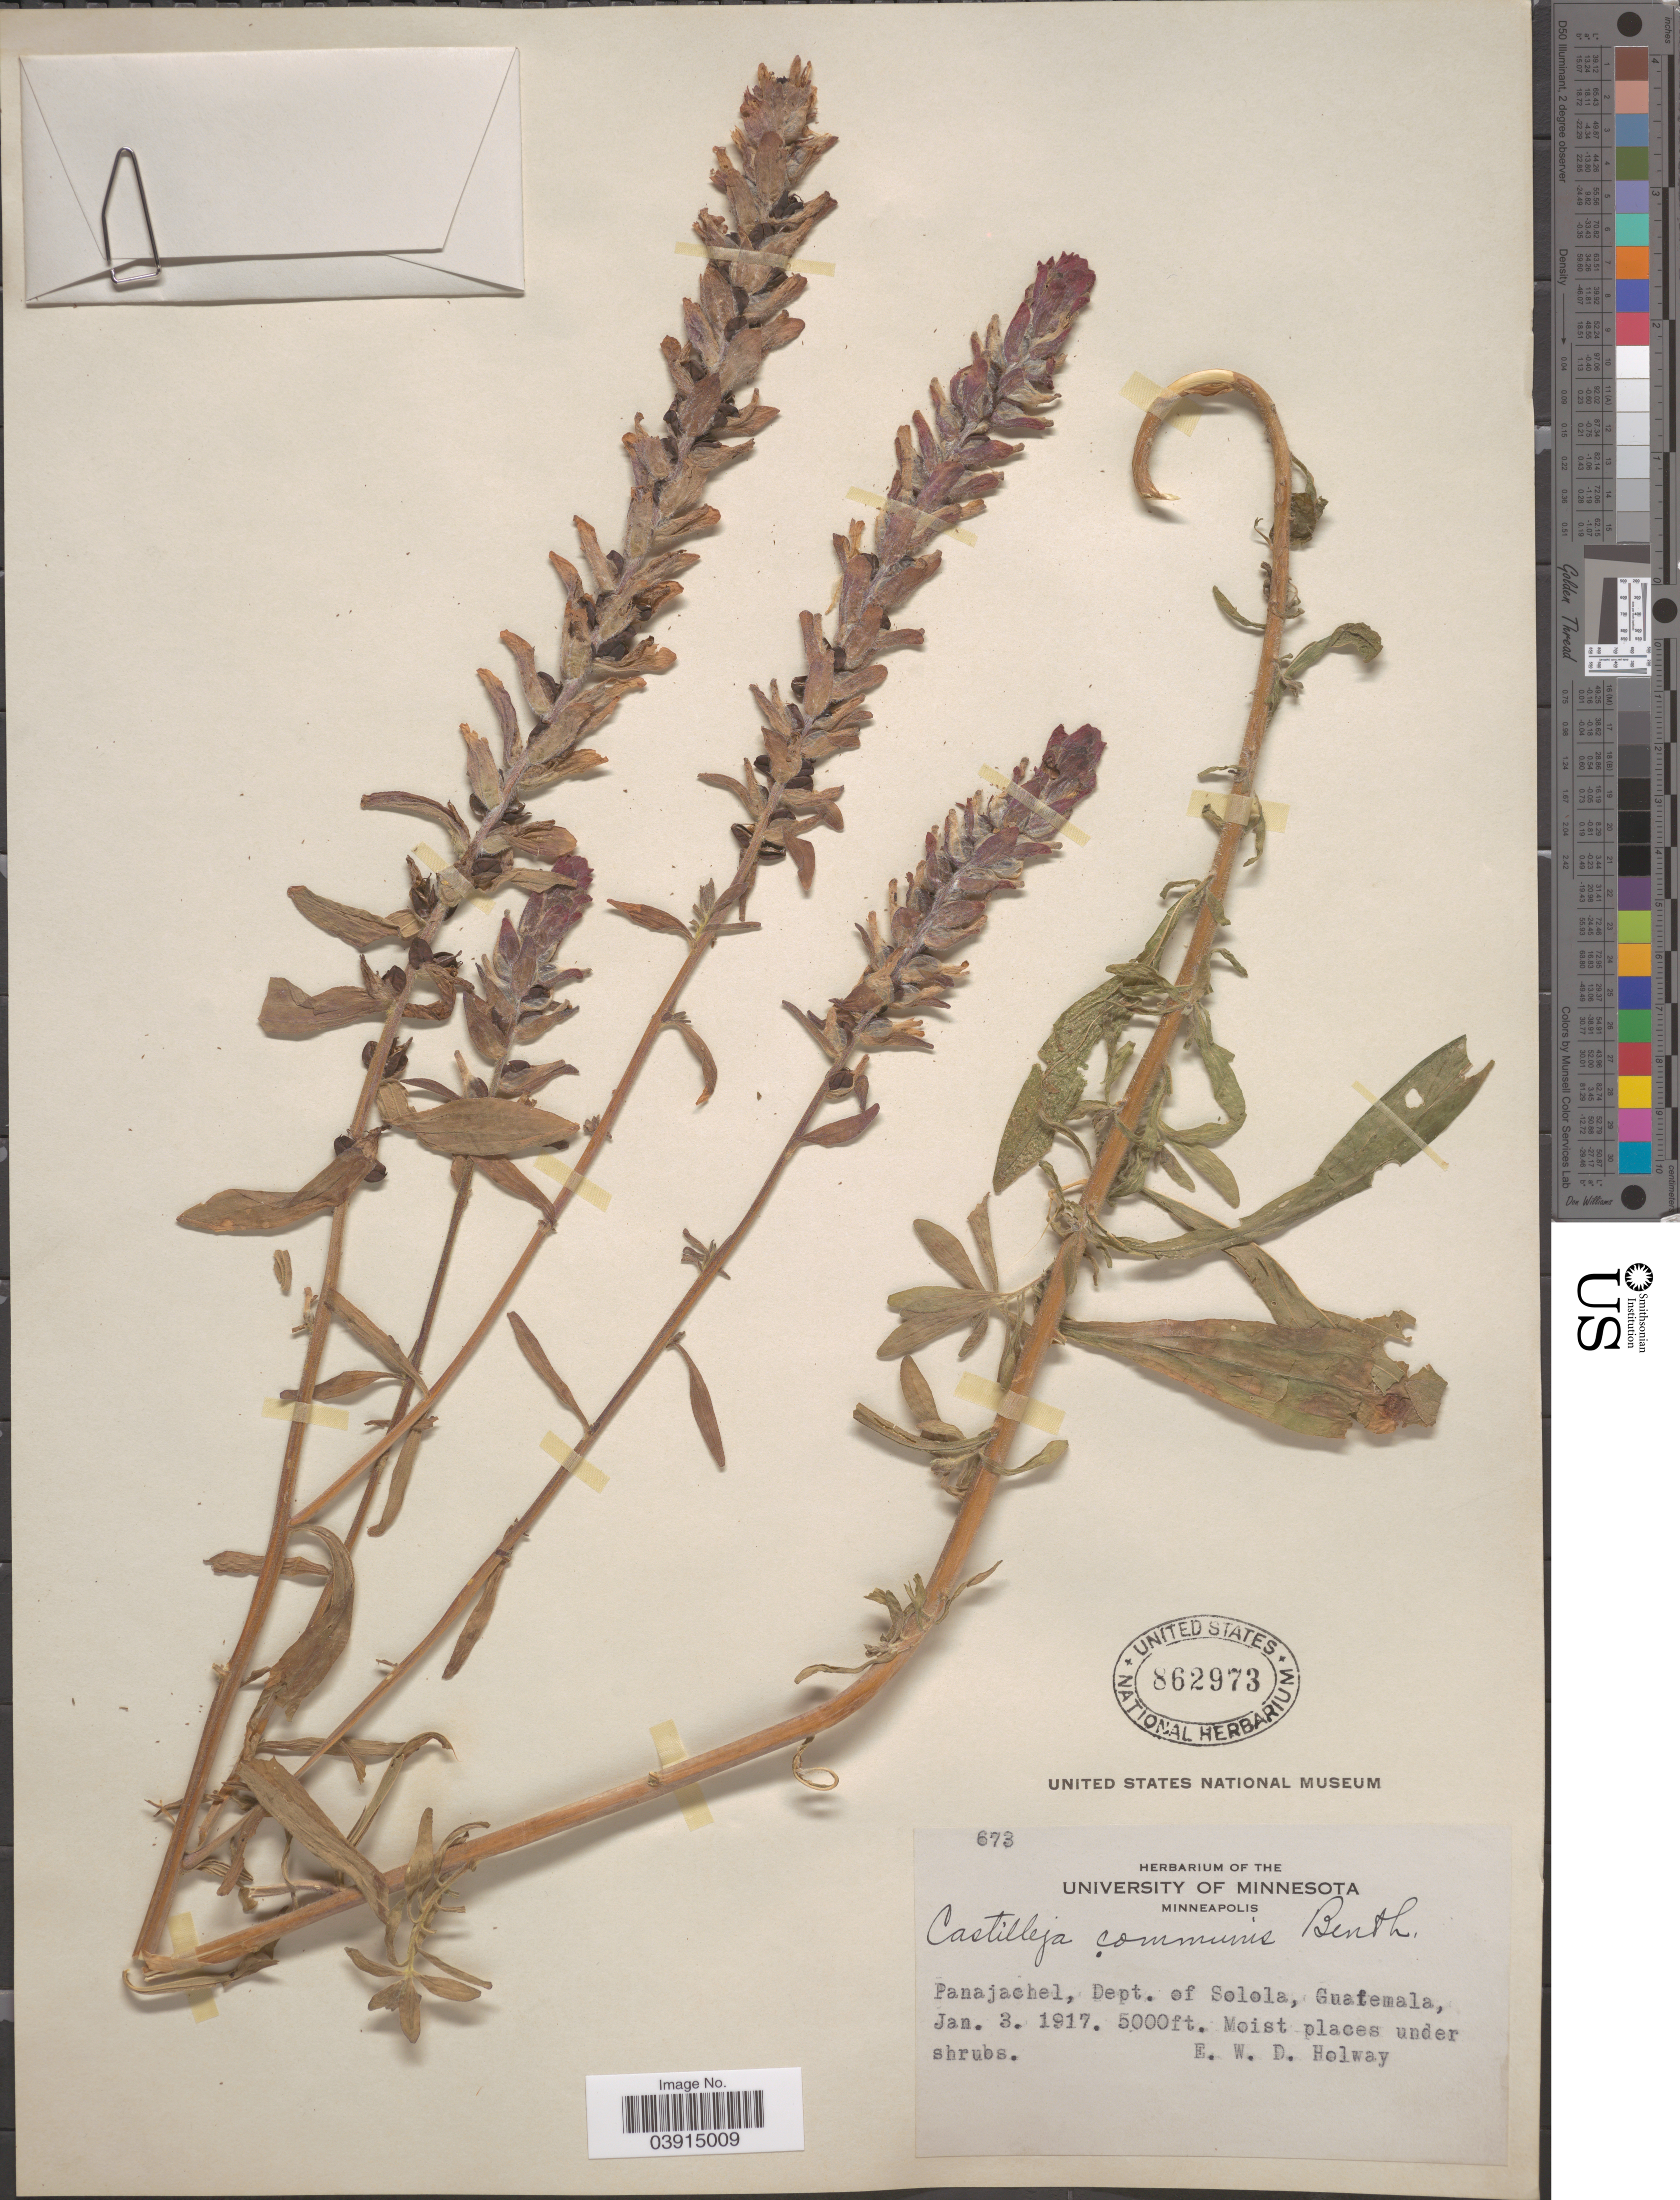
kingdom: Plantae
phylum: Tracheophyta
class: Magnoliopsida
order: Lamiales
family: Orobanchaceae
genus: Castilleja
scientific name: Castilleja arvensis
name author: Schltdl. & Cham.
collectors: E. W. D. Holway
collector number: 673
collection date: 1917-01-03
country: Guatemala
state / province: Solola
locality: Panajachel, Dept. of Solola.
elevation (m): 1524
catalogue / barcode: US 862973